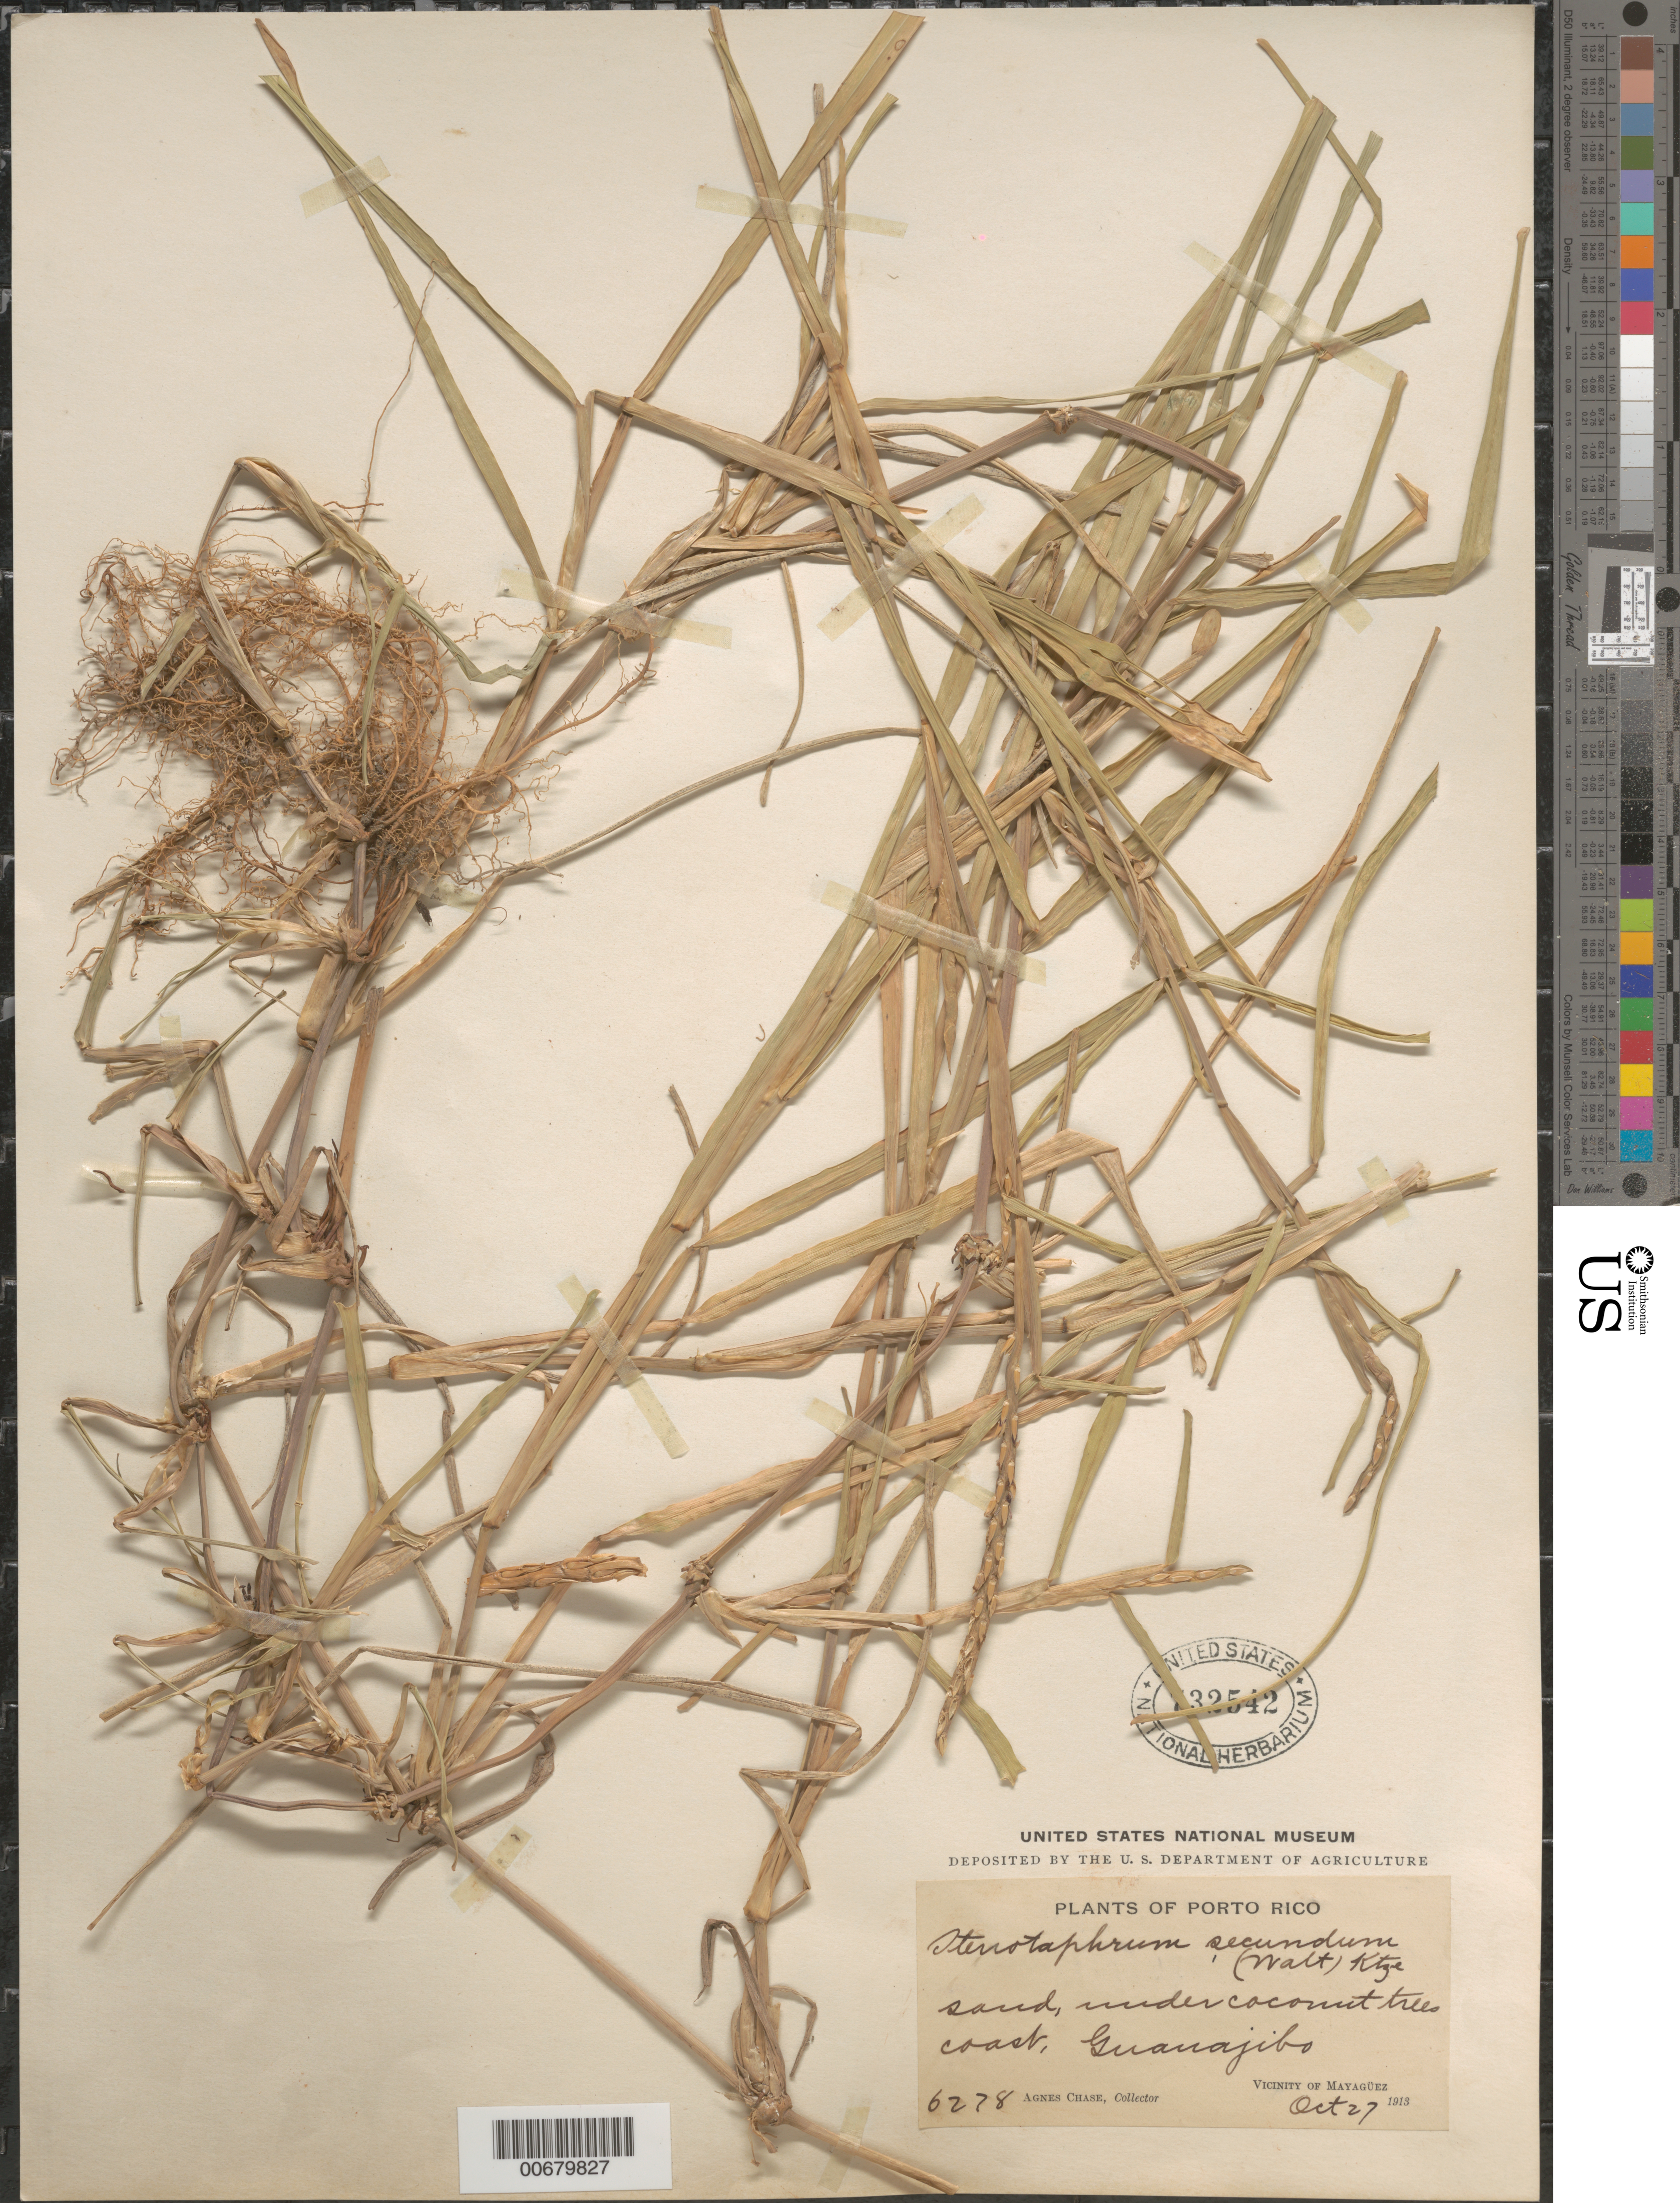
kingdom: Plantae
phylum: Tracheophyta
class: Liliopsida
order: Poales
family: Poaceae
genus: Stenotaphrum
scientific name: Stenotaphrum secundatum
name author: (Walter) Kuntze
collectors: A. Chase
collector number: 6278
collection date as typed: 27 Oct 1913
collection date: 1913-10-27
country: Puerto Rico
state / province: Mayagüez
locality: Guanajibo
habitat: Sand, under coconut trees, coast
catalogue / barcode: US 732542